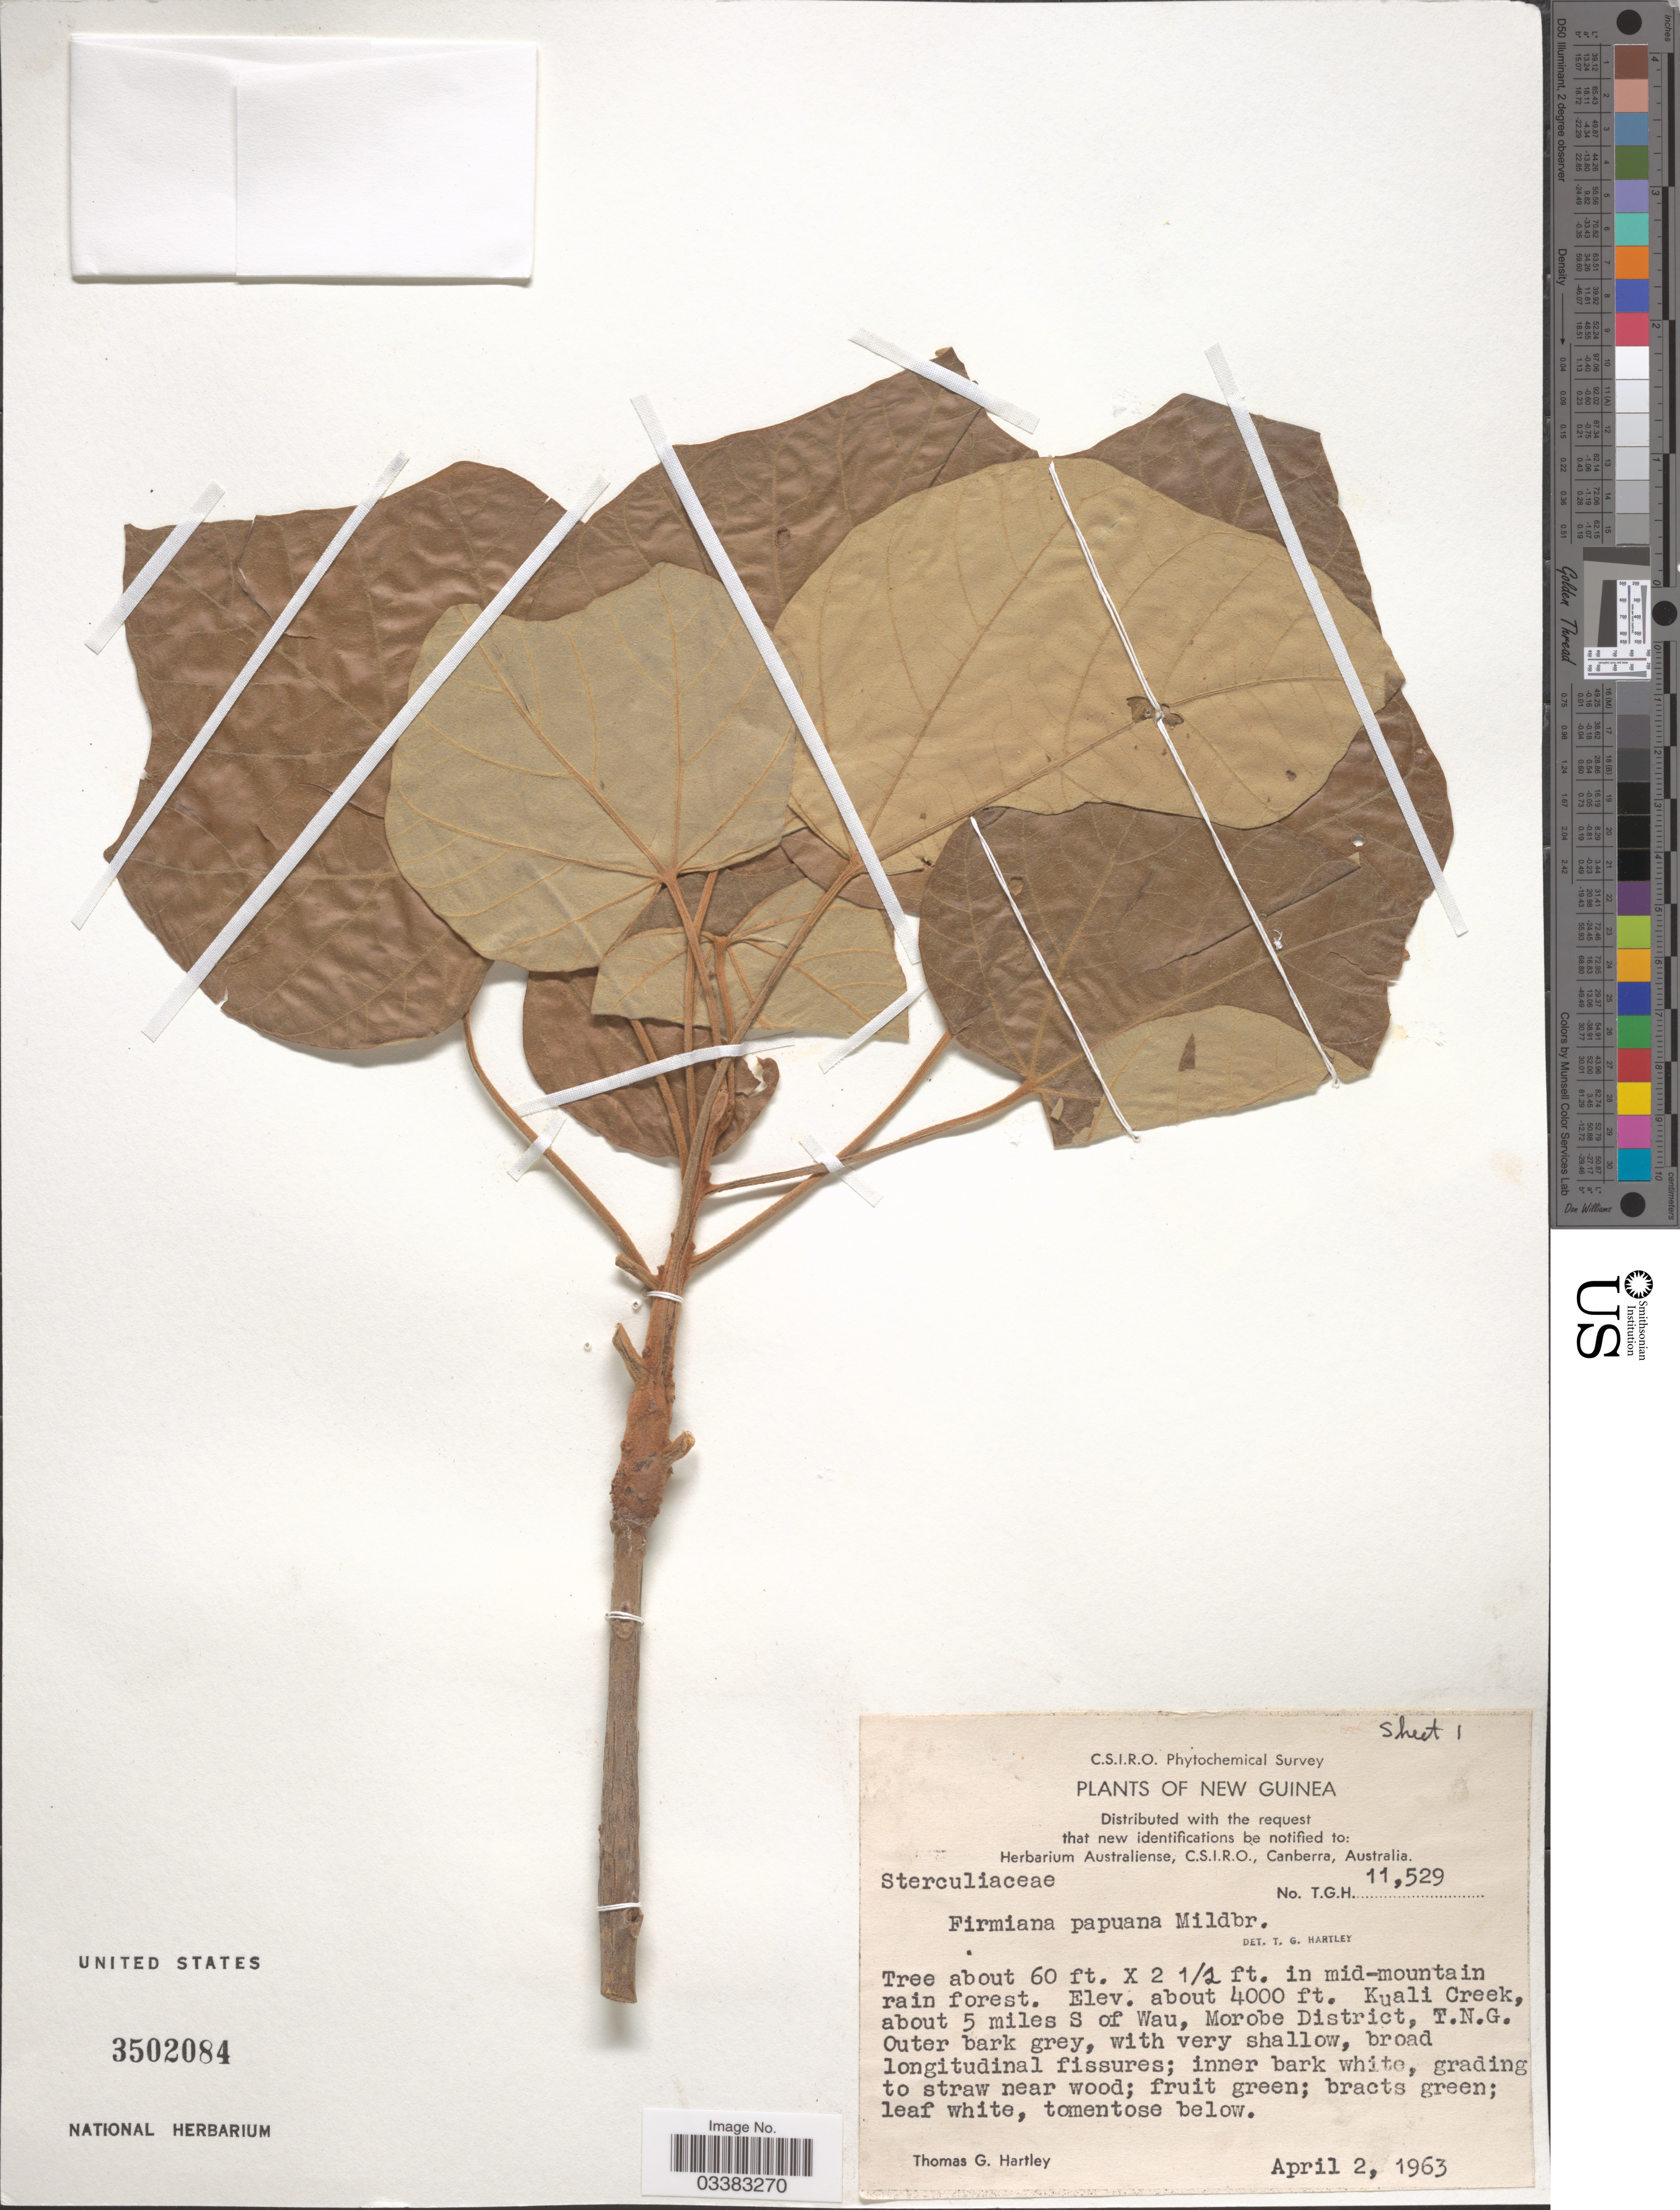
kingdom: Plantae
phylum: Tracheophyta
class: Magnoliopsida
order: Malvales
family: Malvaceae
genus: Firmiana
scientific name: Firmiana papuana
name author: Mildbr.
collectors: T. Hartley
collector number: T.G.H. 11529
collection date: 1963-04-02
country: Papua New Guinea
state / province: Morobe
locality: New Guinea. Kuali Creek, about 5 miles S of Wau, Morobe District, T.N.G.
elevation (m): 1219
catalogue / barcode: US 3502084